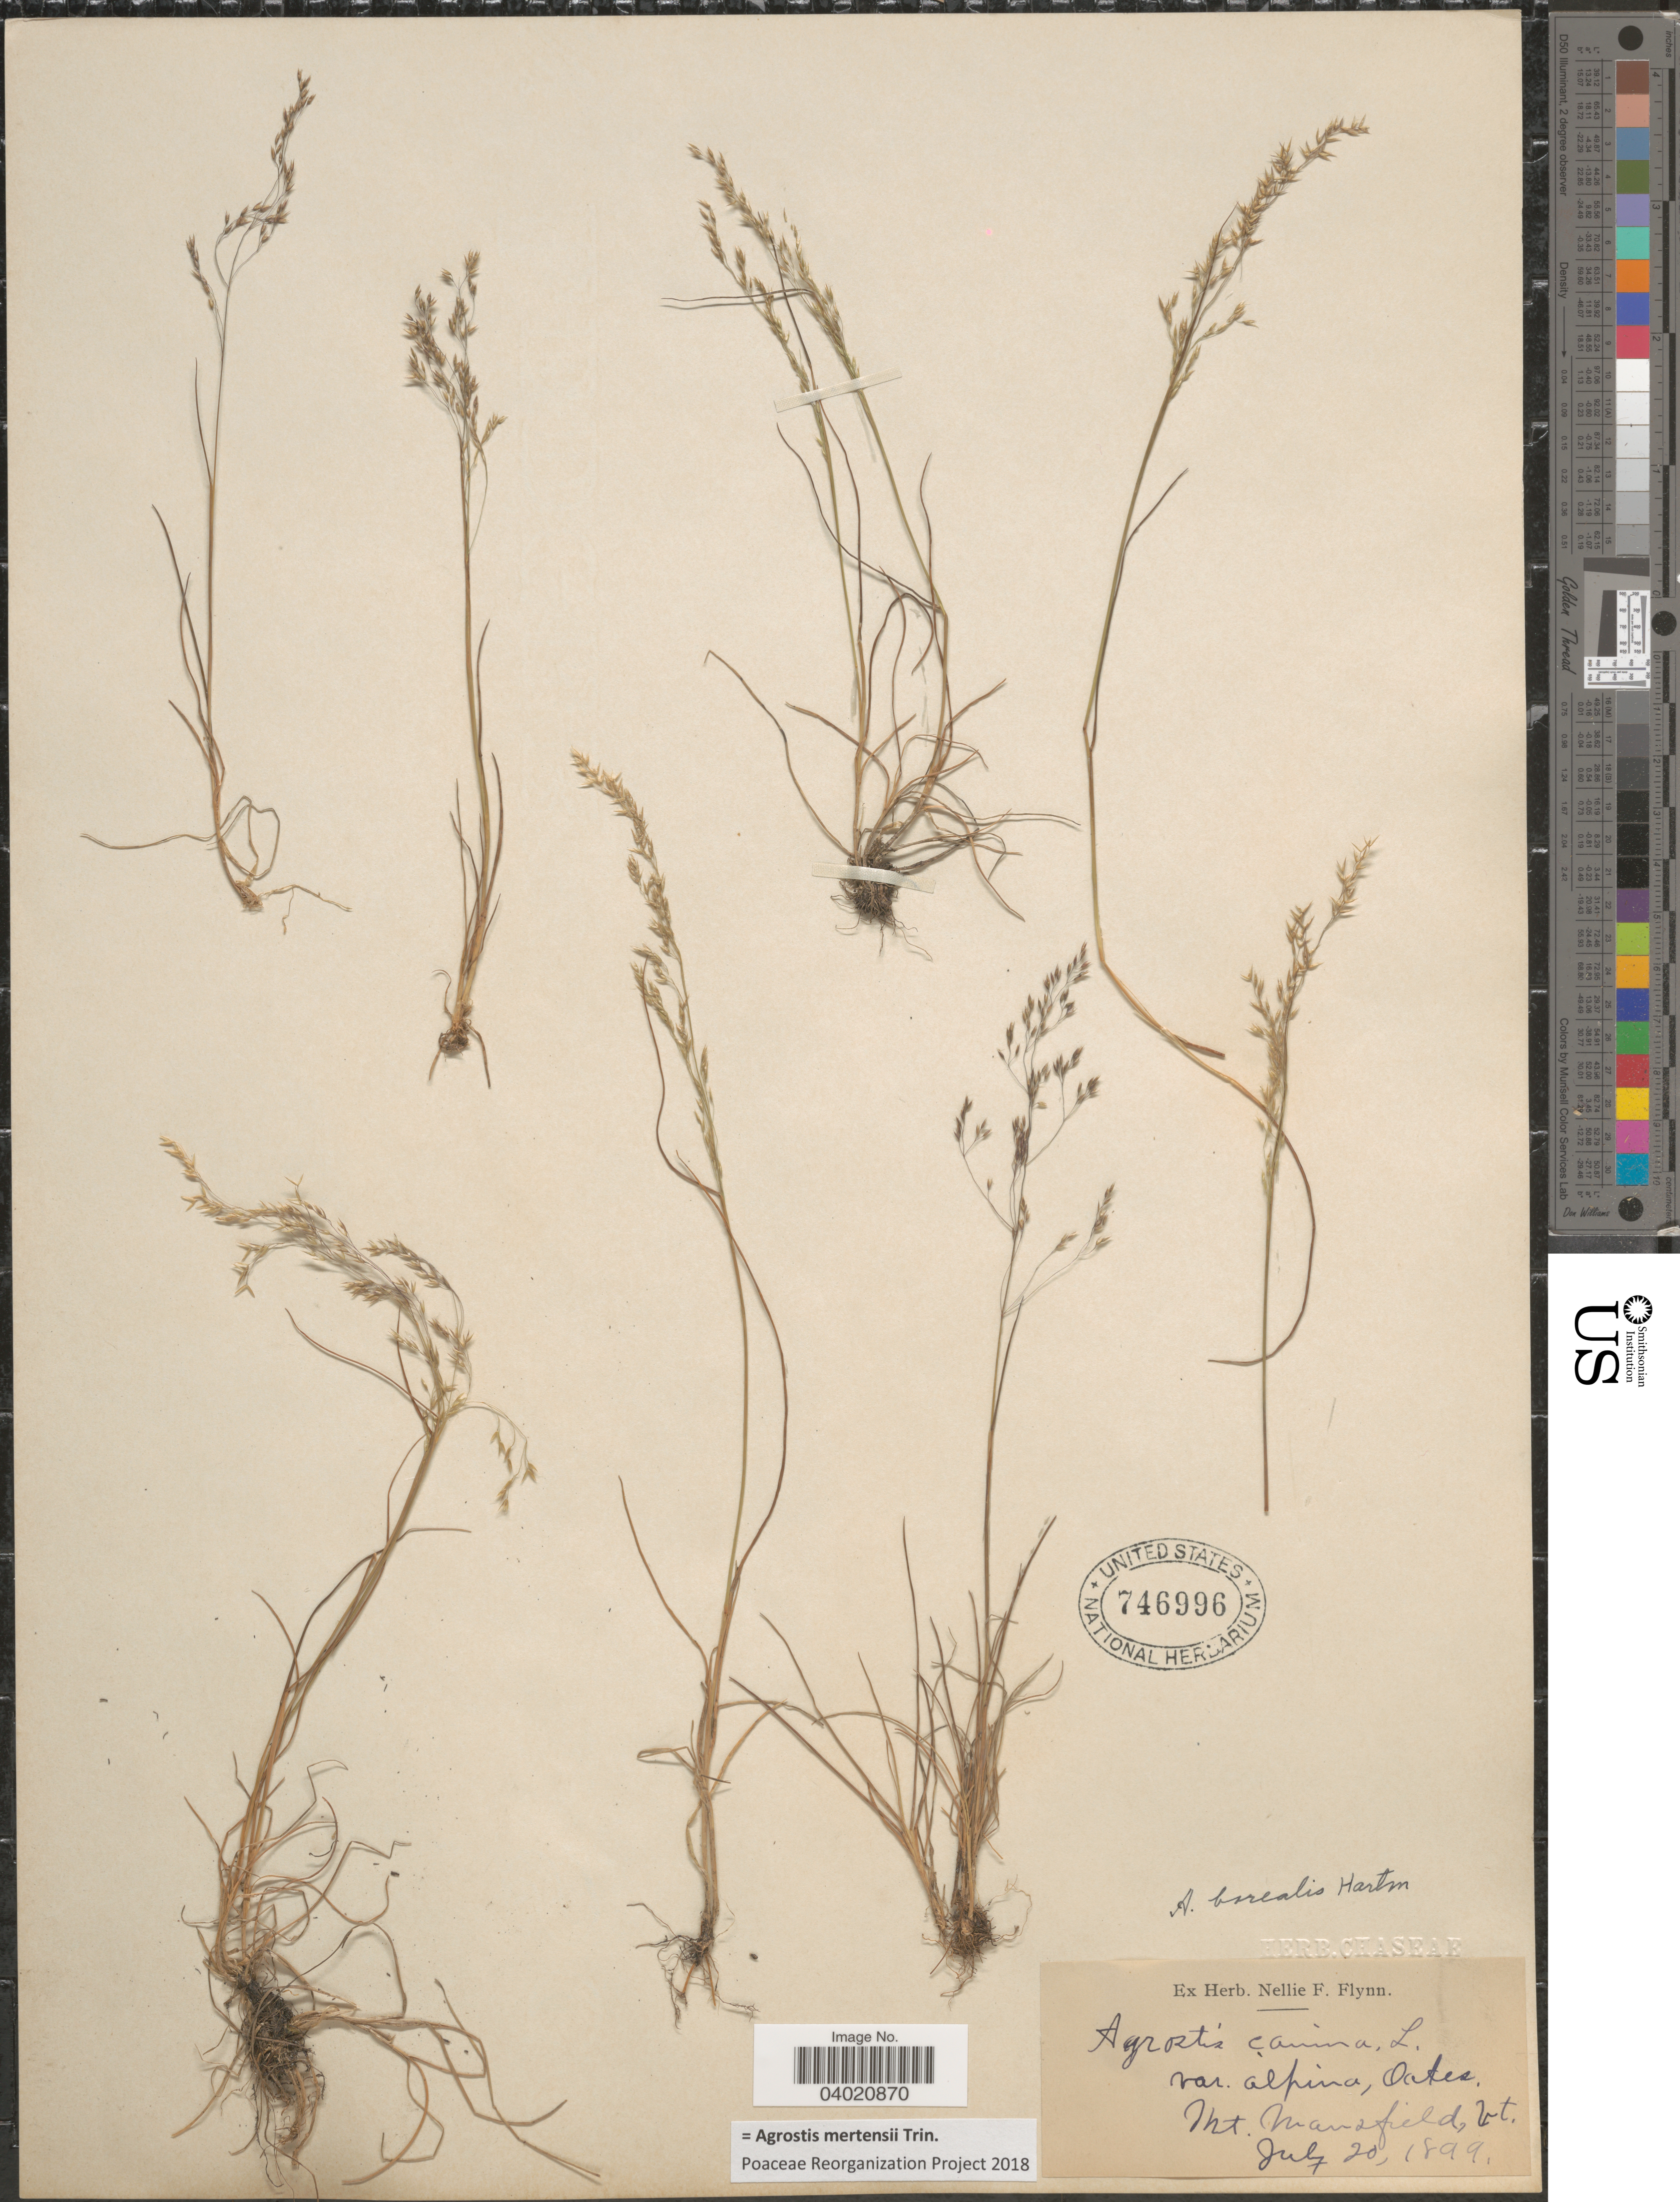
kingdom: Plantae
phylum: Tracheophyta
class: Liliopsida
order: Poales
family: Poaceae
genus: Agrostis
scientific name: Agrostis mertensii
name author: Trin.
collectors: Ex Herb. Nellie F. Flynn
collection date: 1899-07-20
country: United States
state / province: Vermont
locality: Mt. Mansfield.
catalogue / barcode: US 746996